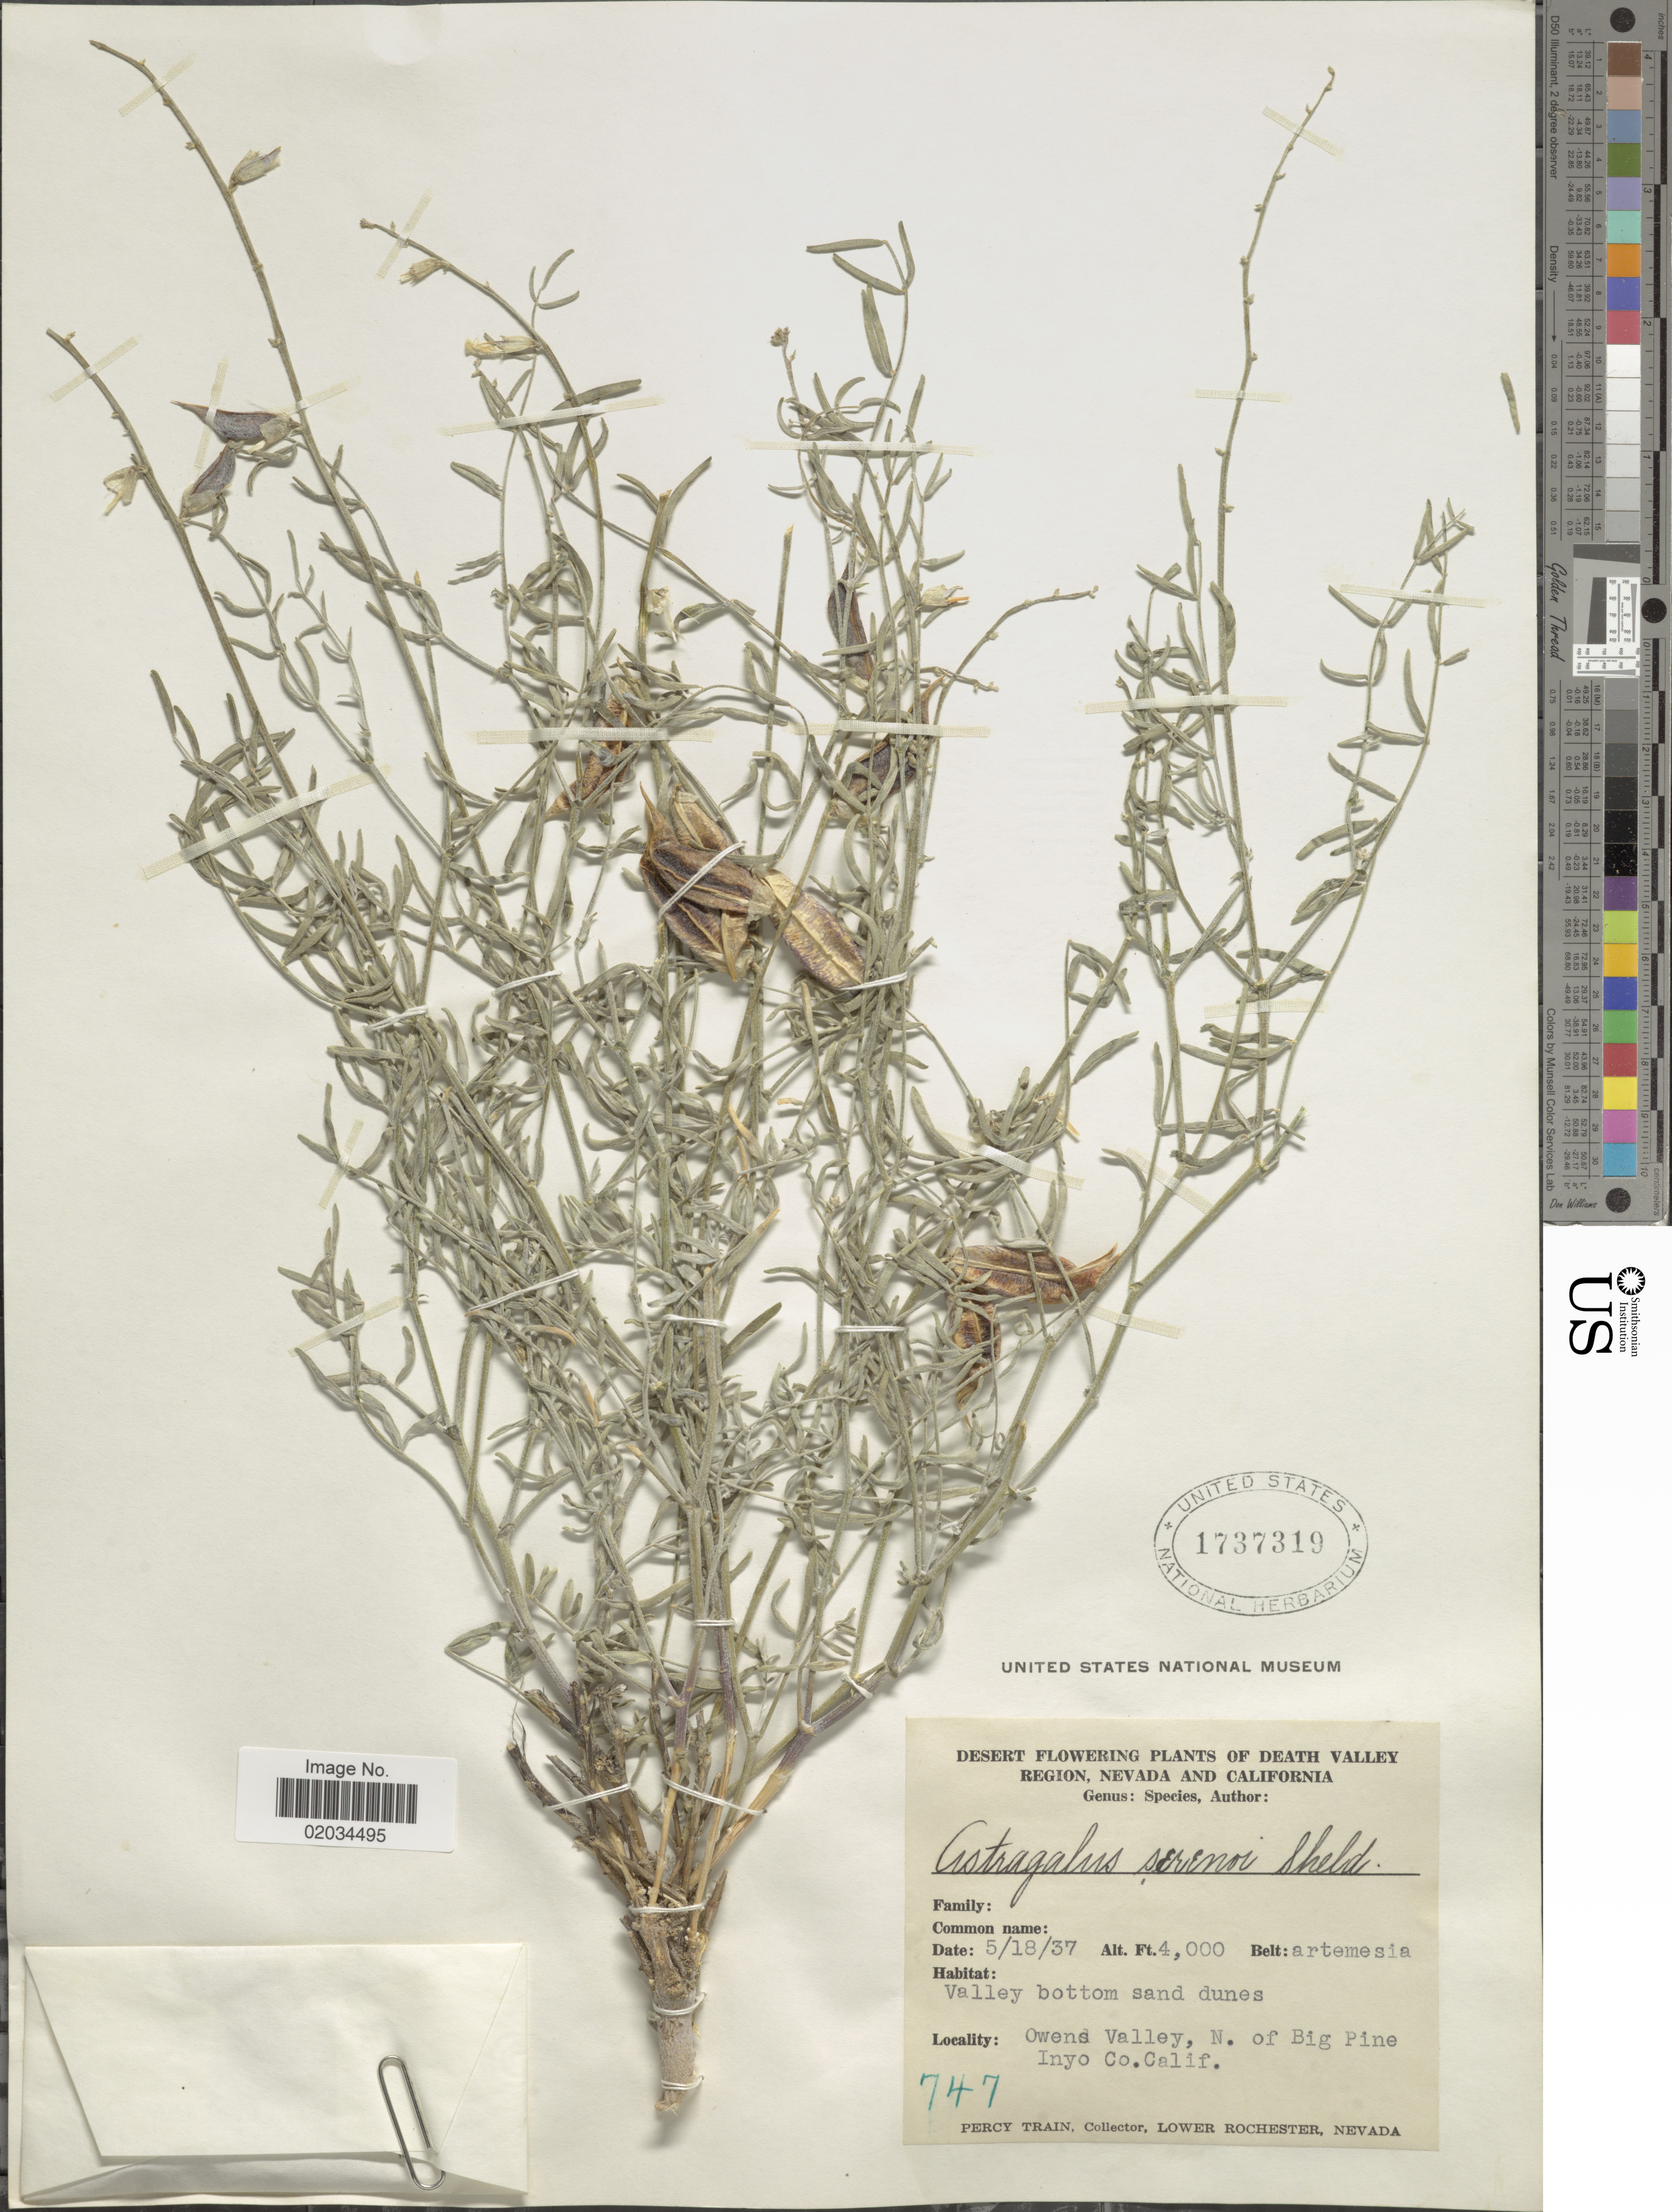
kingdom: Plantae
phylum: Tracheophyta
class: Magnoliopsida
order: Fabales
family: Fabaceae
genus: Astragalus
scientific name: Astragalus serenoi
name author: (Kuntze) E. Sheld.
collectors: P. Train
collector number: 747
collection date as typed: Transcribed d/m/y: 18/5/37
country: United States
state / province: California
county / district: Inyo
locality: Owens Valley, N. of Big Pine Inyo Co., valley bottom sand dunes.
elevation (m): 1219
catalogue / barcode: US 1737319